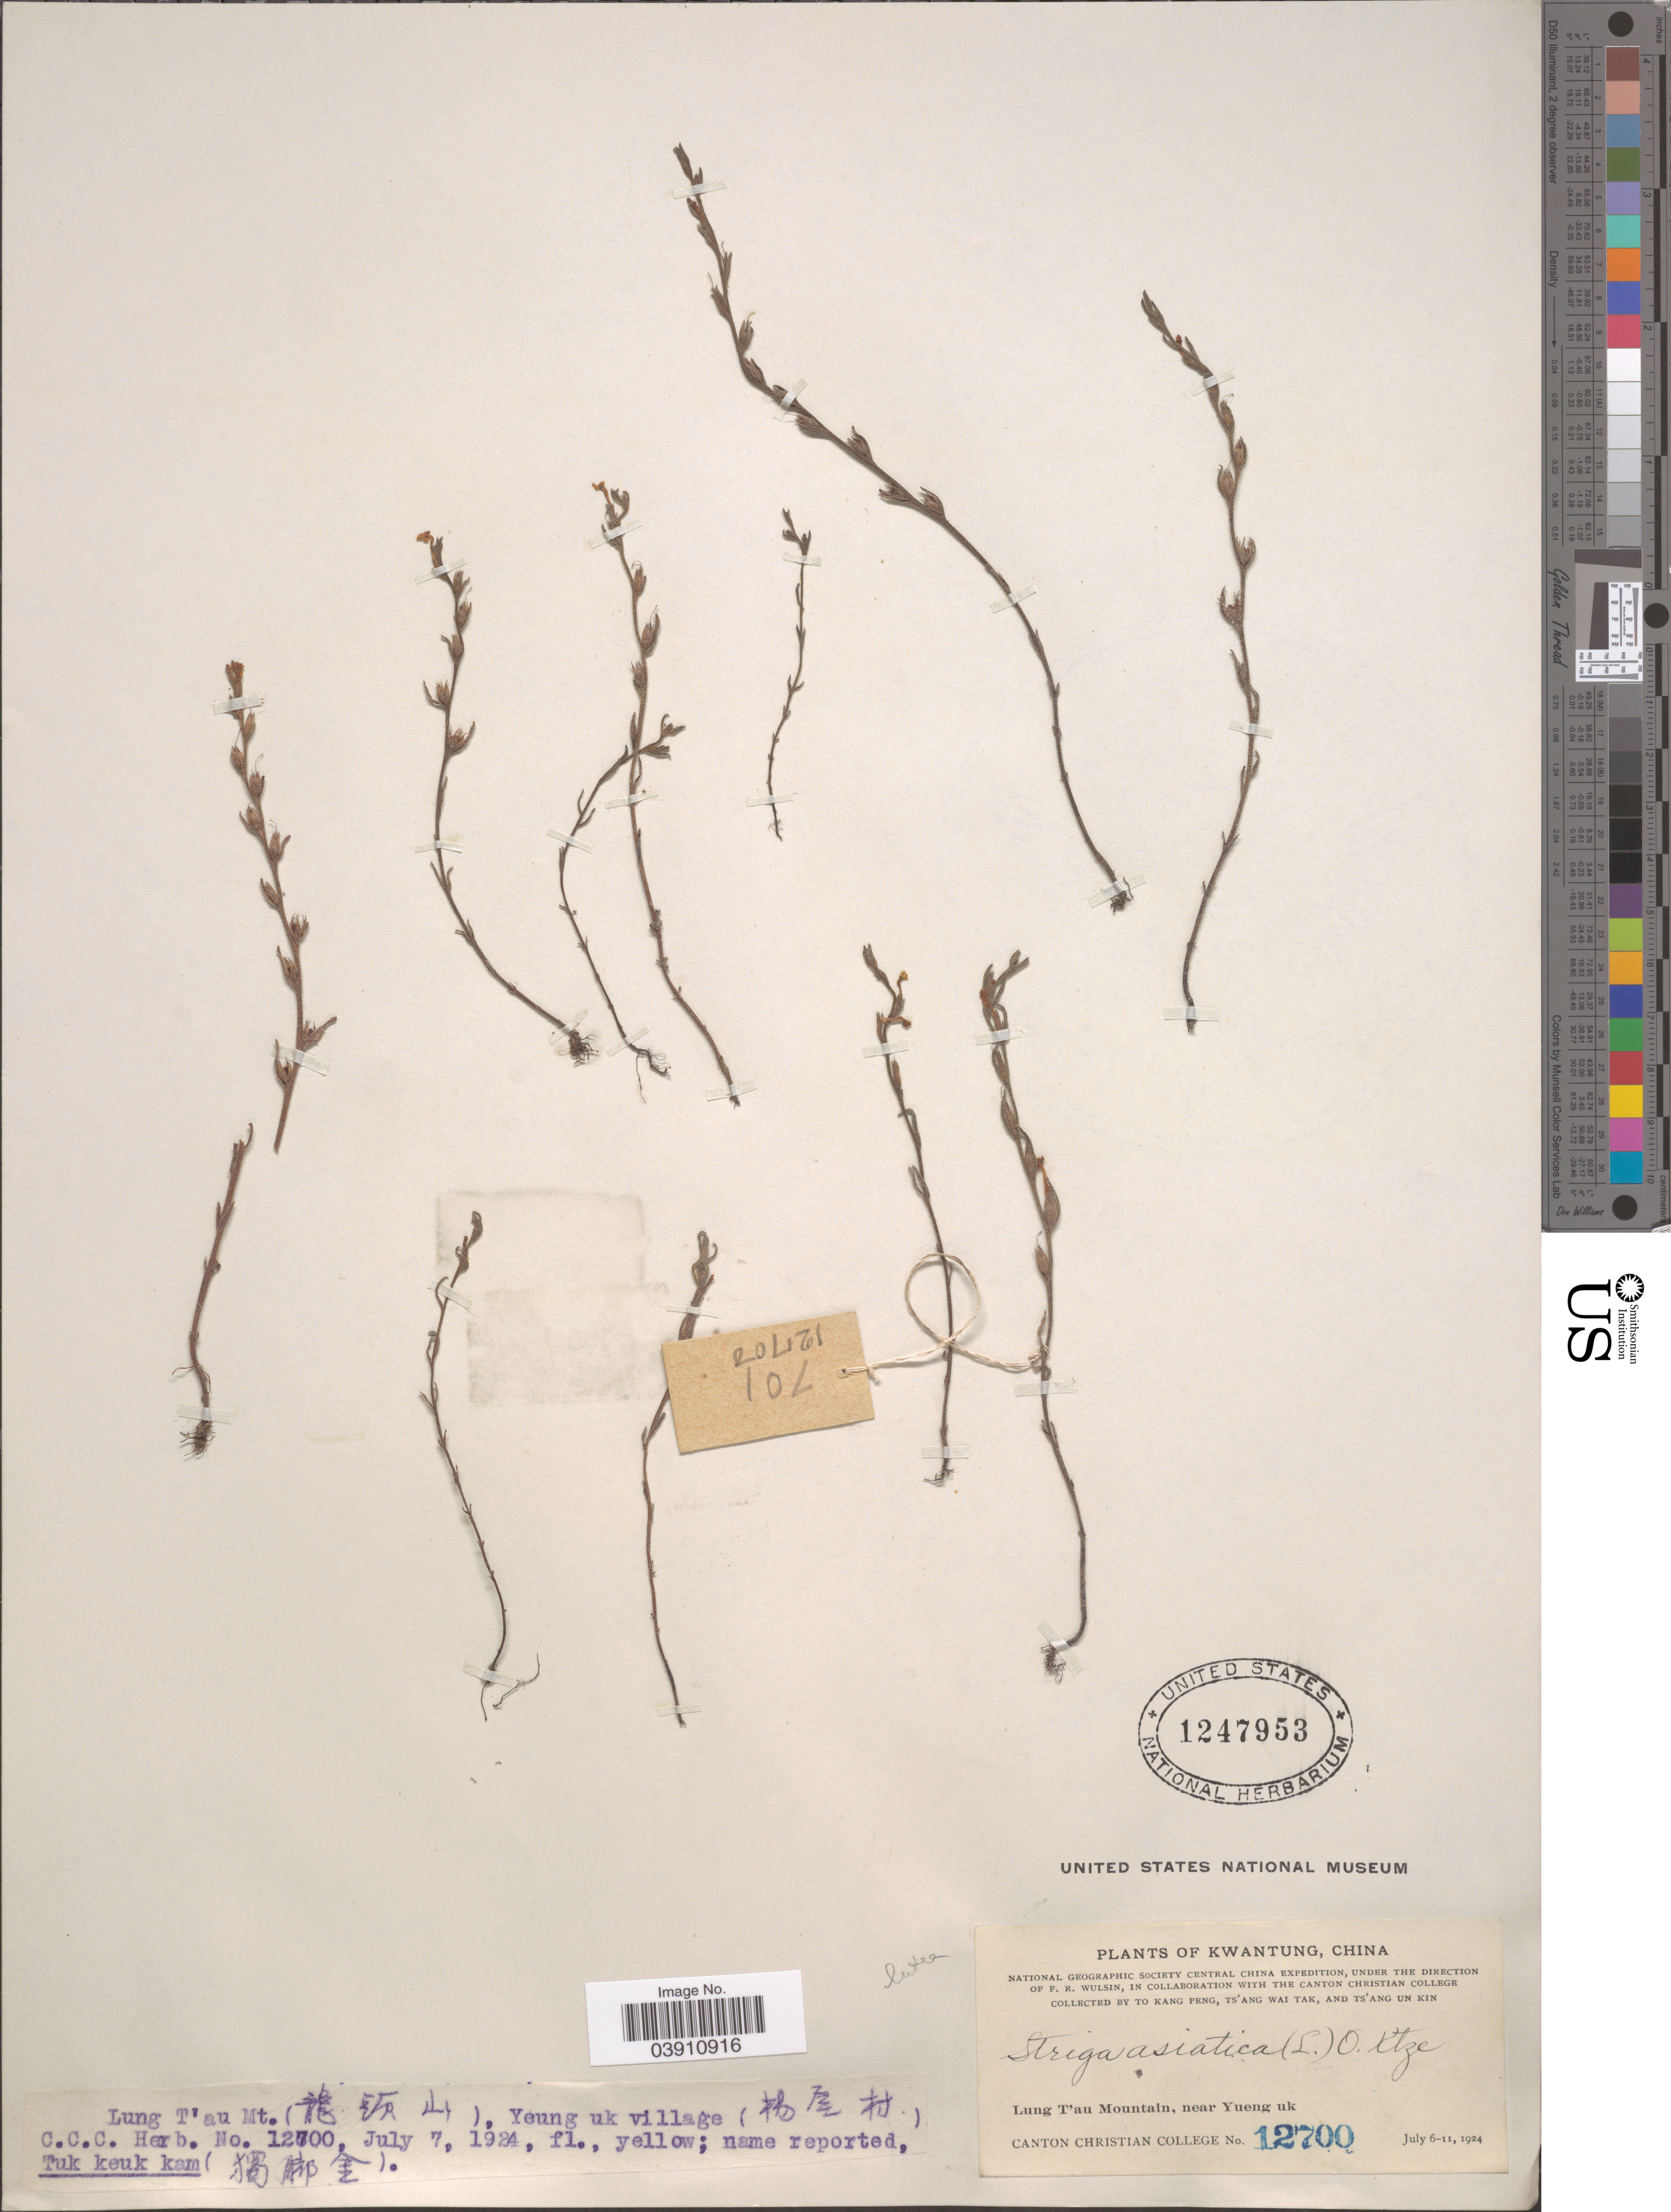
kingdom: Plantae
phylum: Tracheophyta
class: Magnoliopsida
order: Lamiales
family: Orobanchaceae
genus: Striga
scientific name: Striga lutea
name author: Lour.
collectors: T. K. Peng, W. T. Tsang & Ts' Ang Un Kin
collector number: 12700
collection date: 1924-07-07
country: China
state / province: Guangdong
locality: Kwangtung. Lung T'au Mt. (X), Yeung uk village (X).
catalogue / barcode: US 1247953